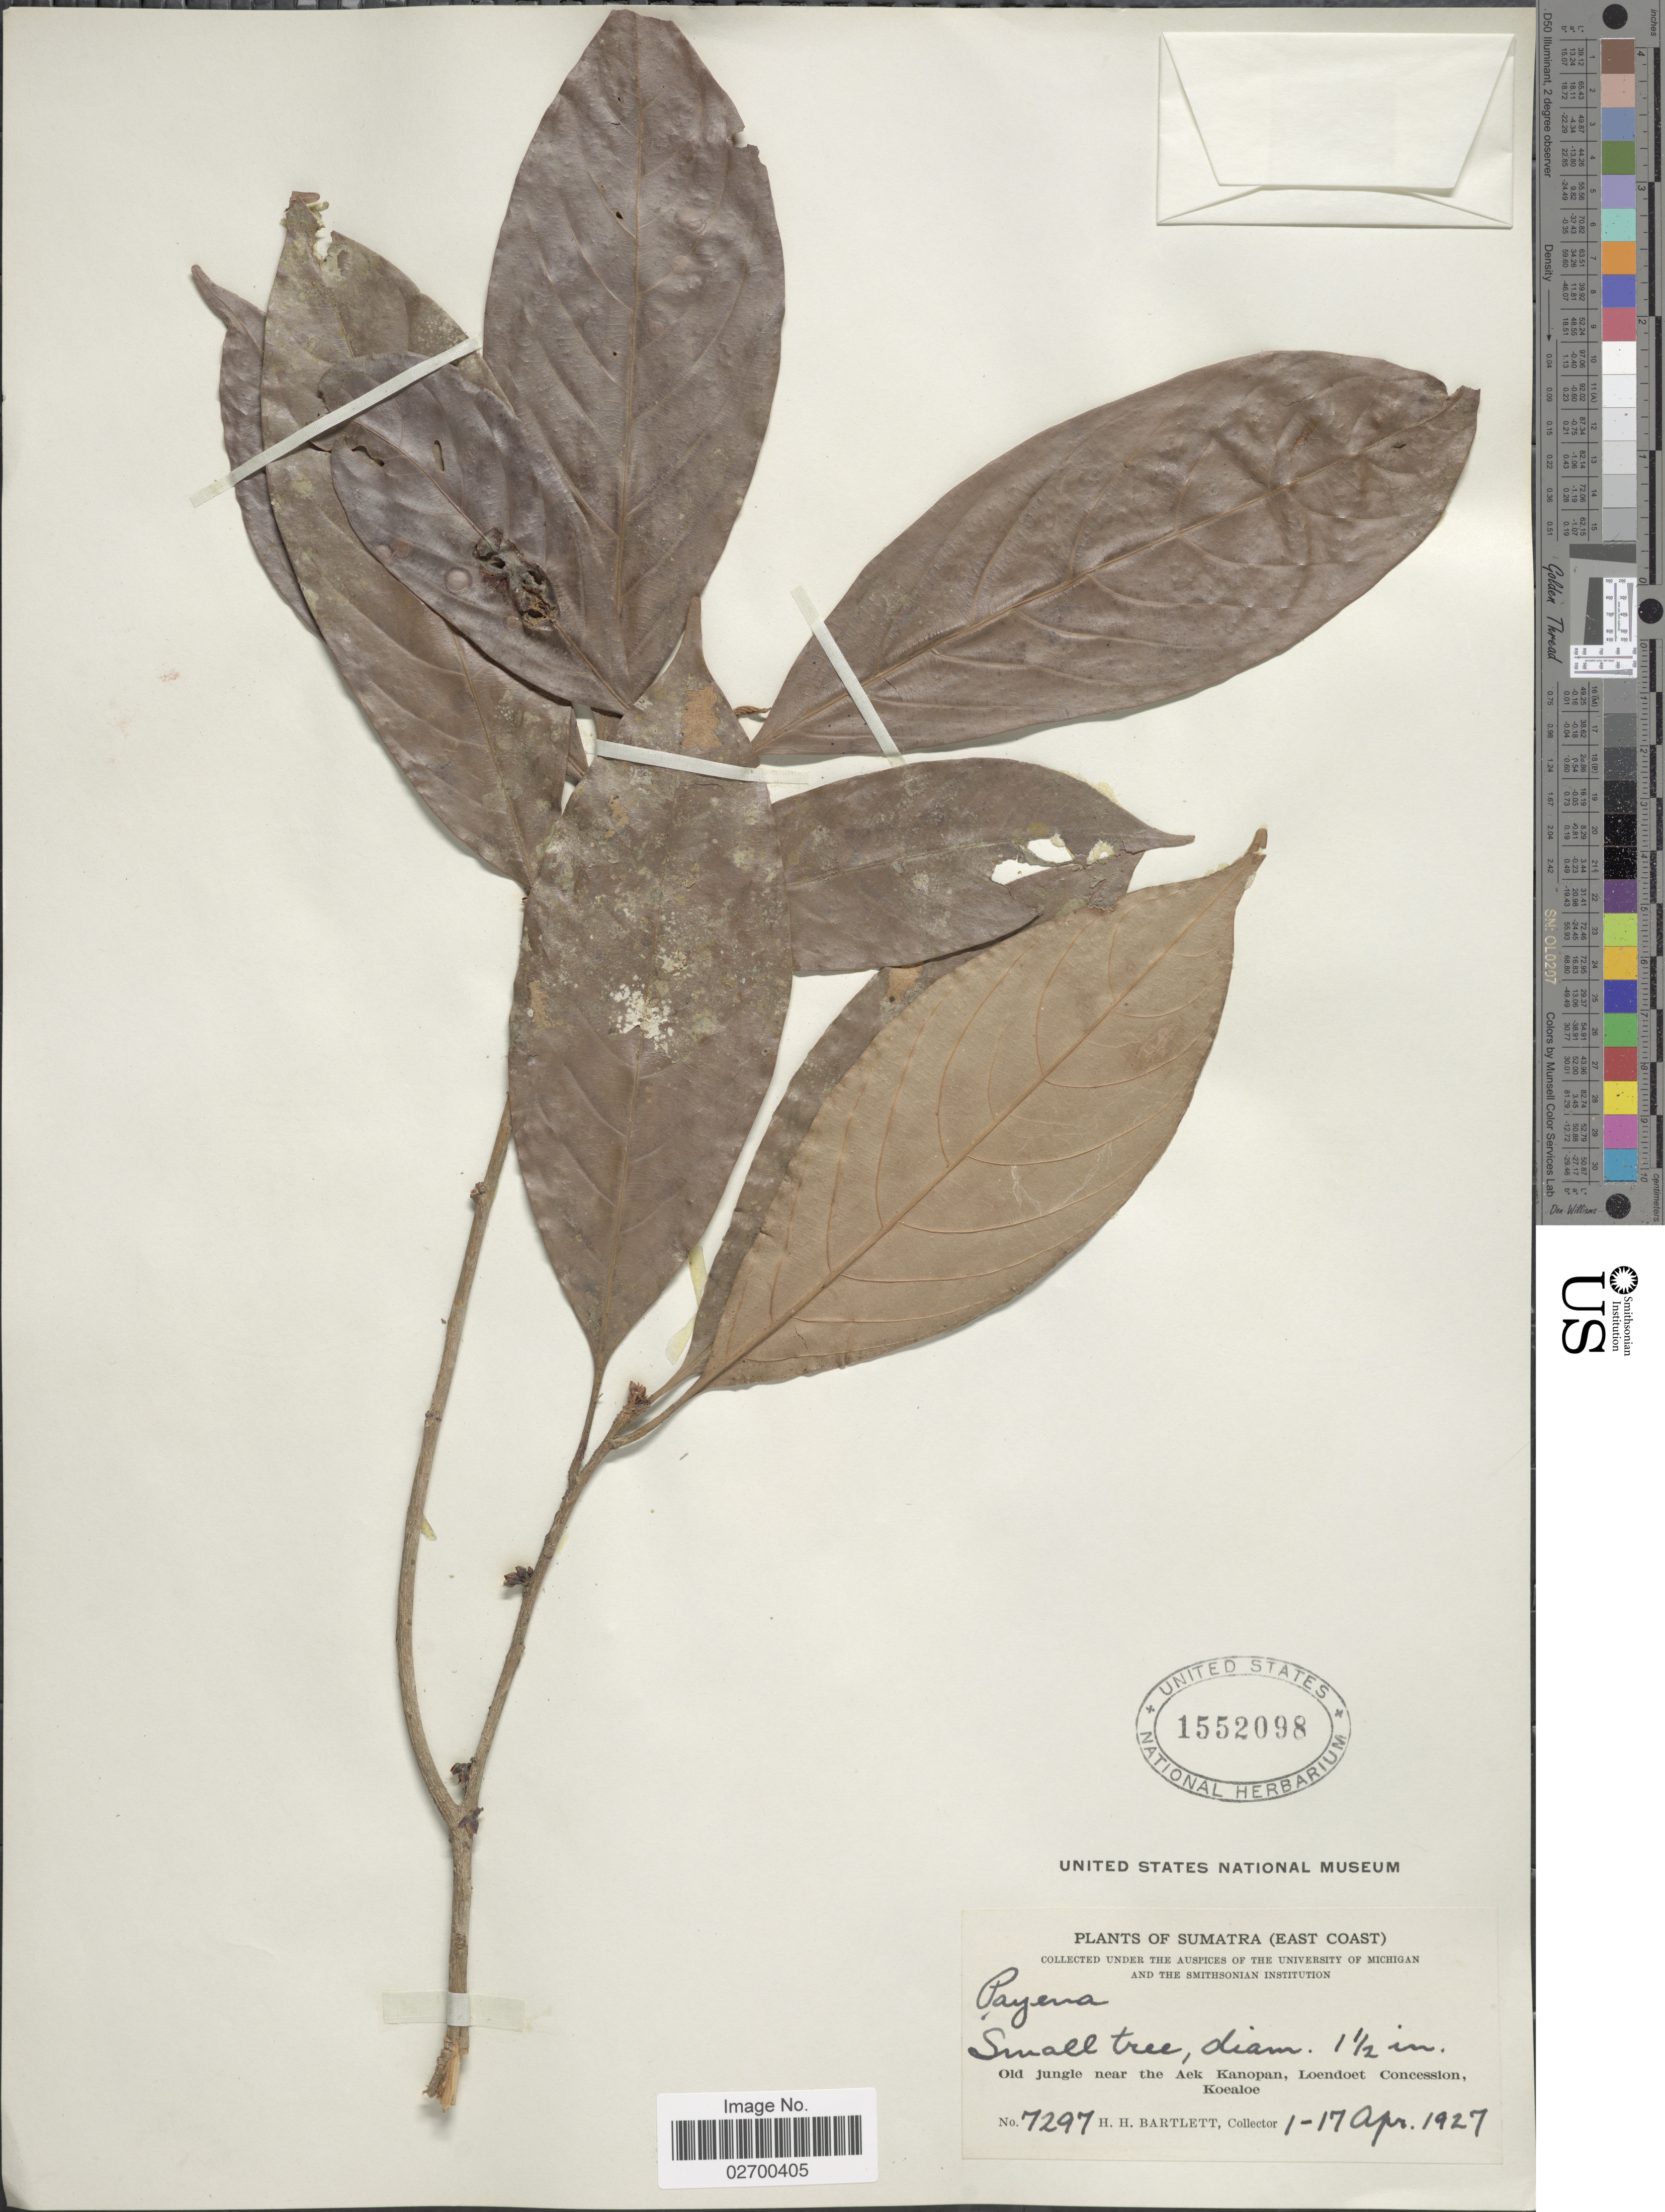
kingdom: Plantae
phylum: Tracheophyta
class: Magnoliopsida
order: Ericales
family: Sapotaceae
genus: Payena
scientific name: Payena sp.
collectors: H. H. Bartlett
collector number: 7297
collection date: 1927-04-01/1927-04-17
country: Indonesia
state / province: Sumatra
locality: (East Coast). Old jungle near the Aek Kanopan, Loendote Concession, Koealoe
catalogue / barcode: US 1552098